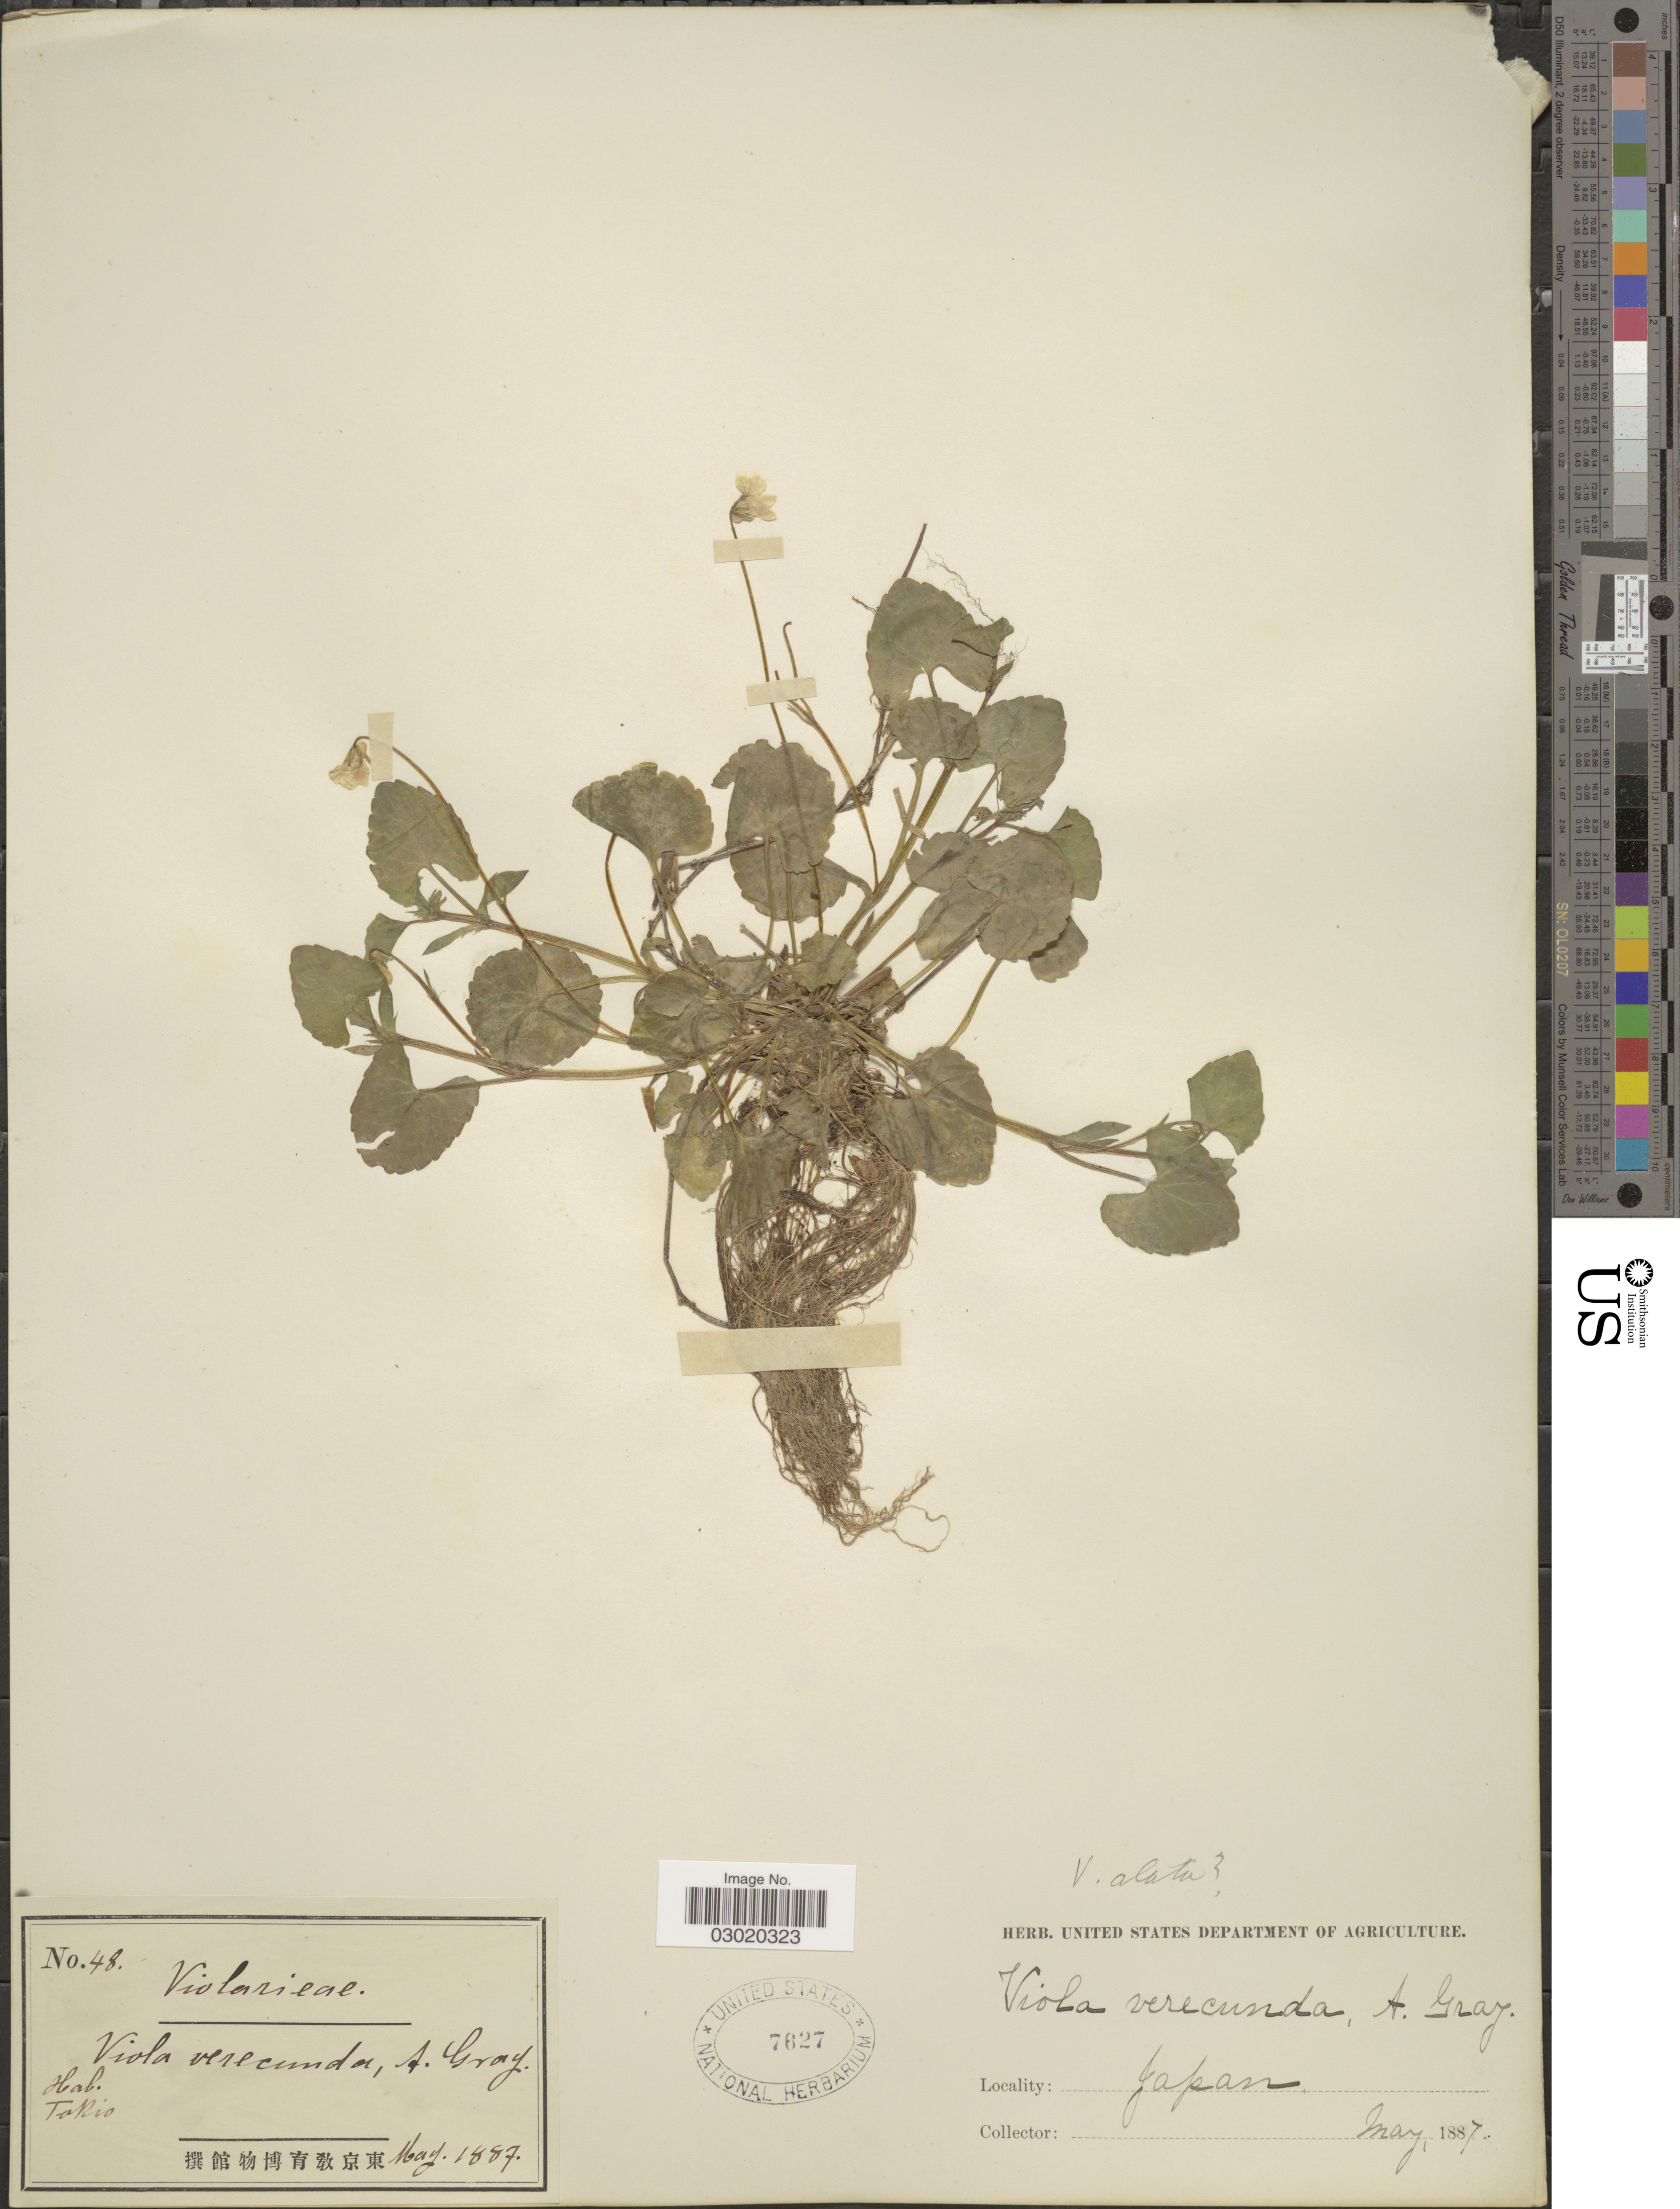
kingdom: Plantae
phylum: Tracheophyta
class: Magnoliopsida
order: Malpighiales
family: Violaceae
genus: Viola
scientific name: Viola verecunda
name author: A. Gray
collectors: ex herb. U. S. Department of Agriculture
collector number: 48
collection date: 1887-05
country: Japan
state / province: Tokyo, Federal City of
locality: Tokio.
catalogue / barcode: US 7627